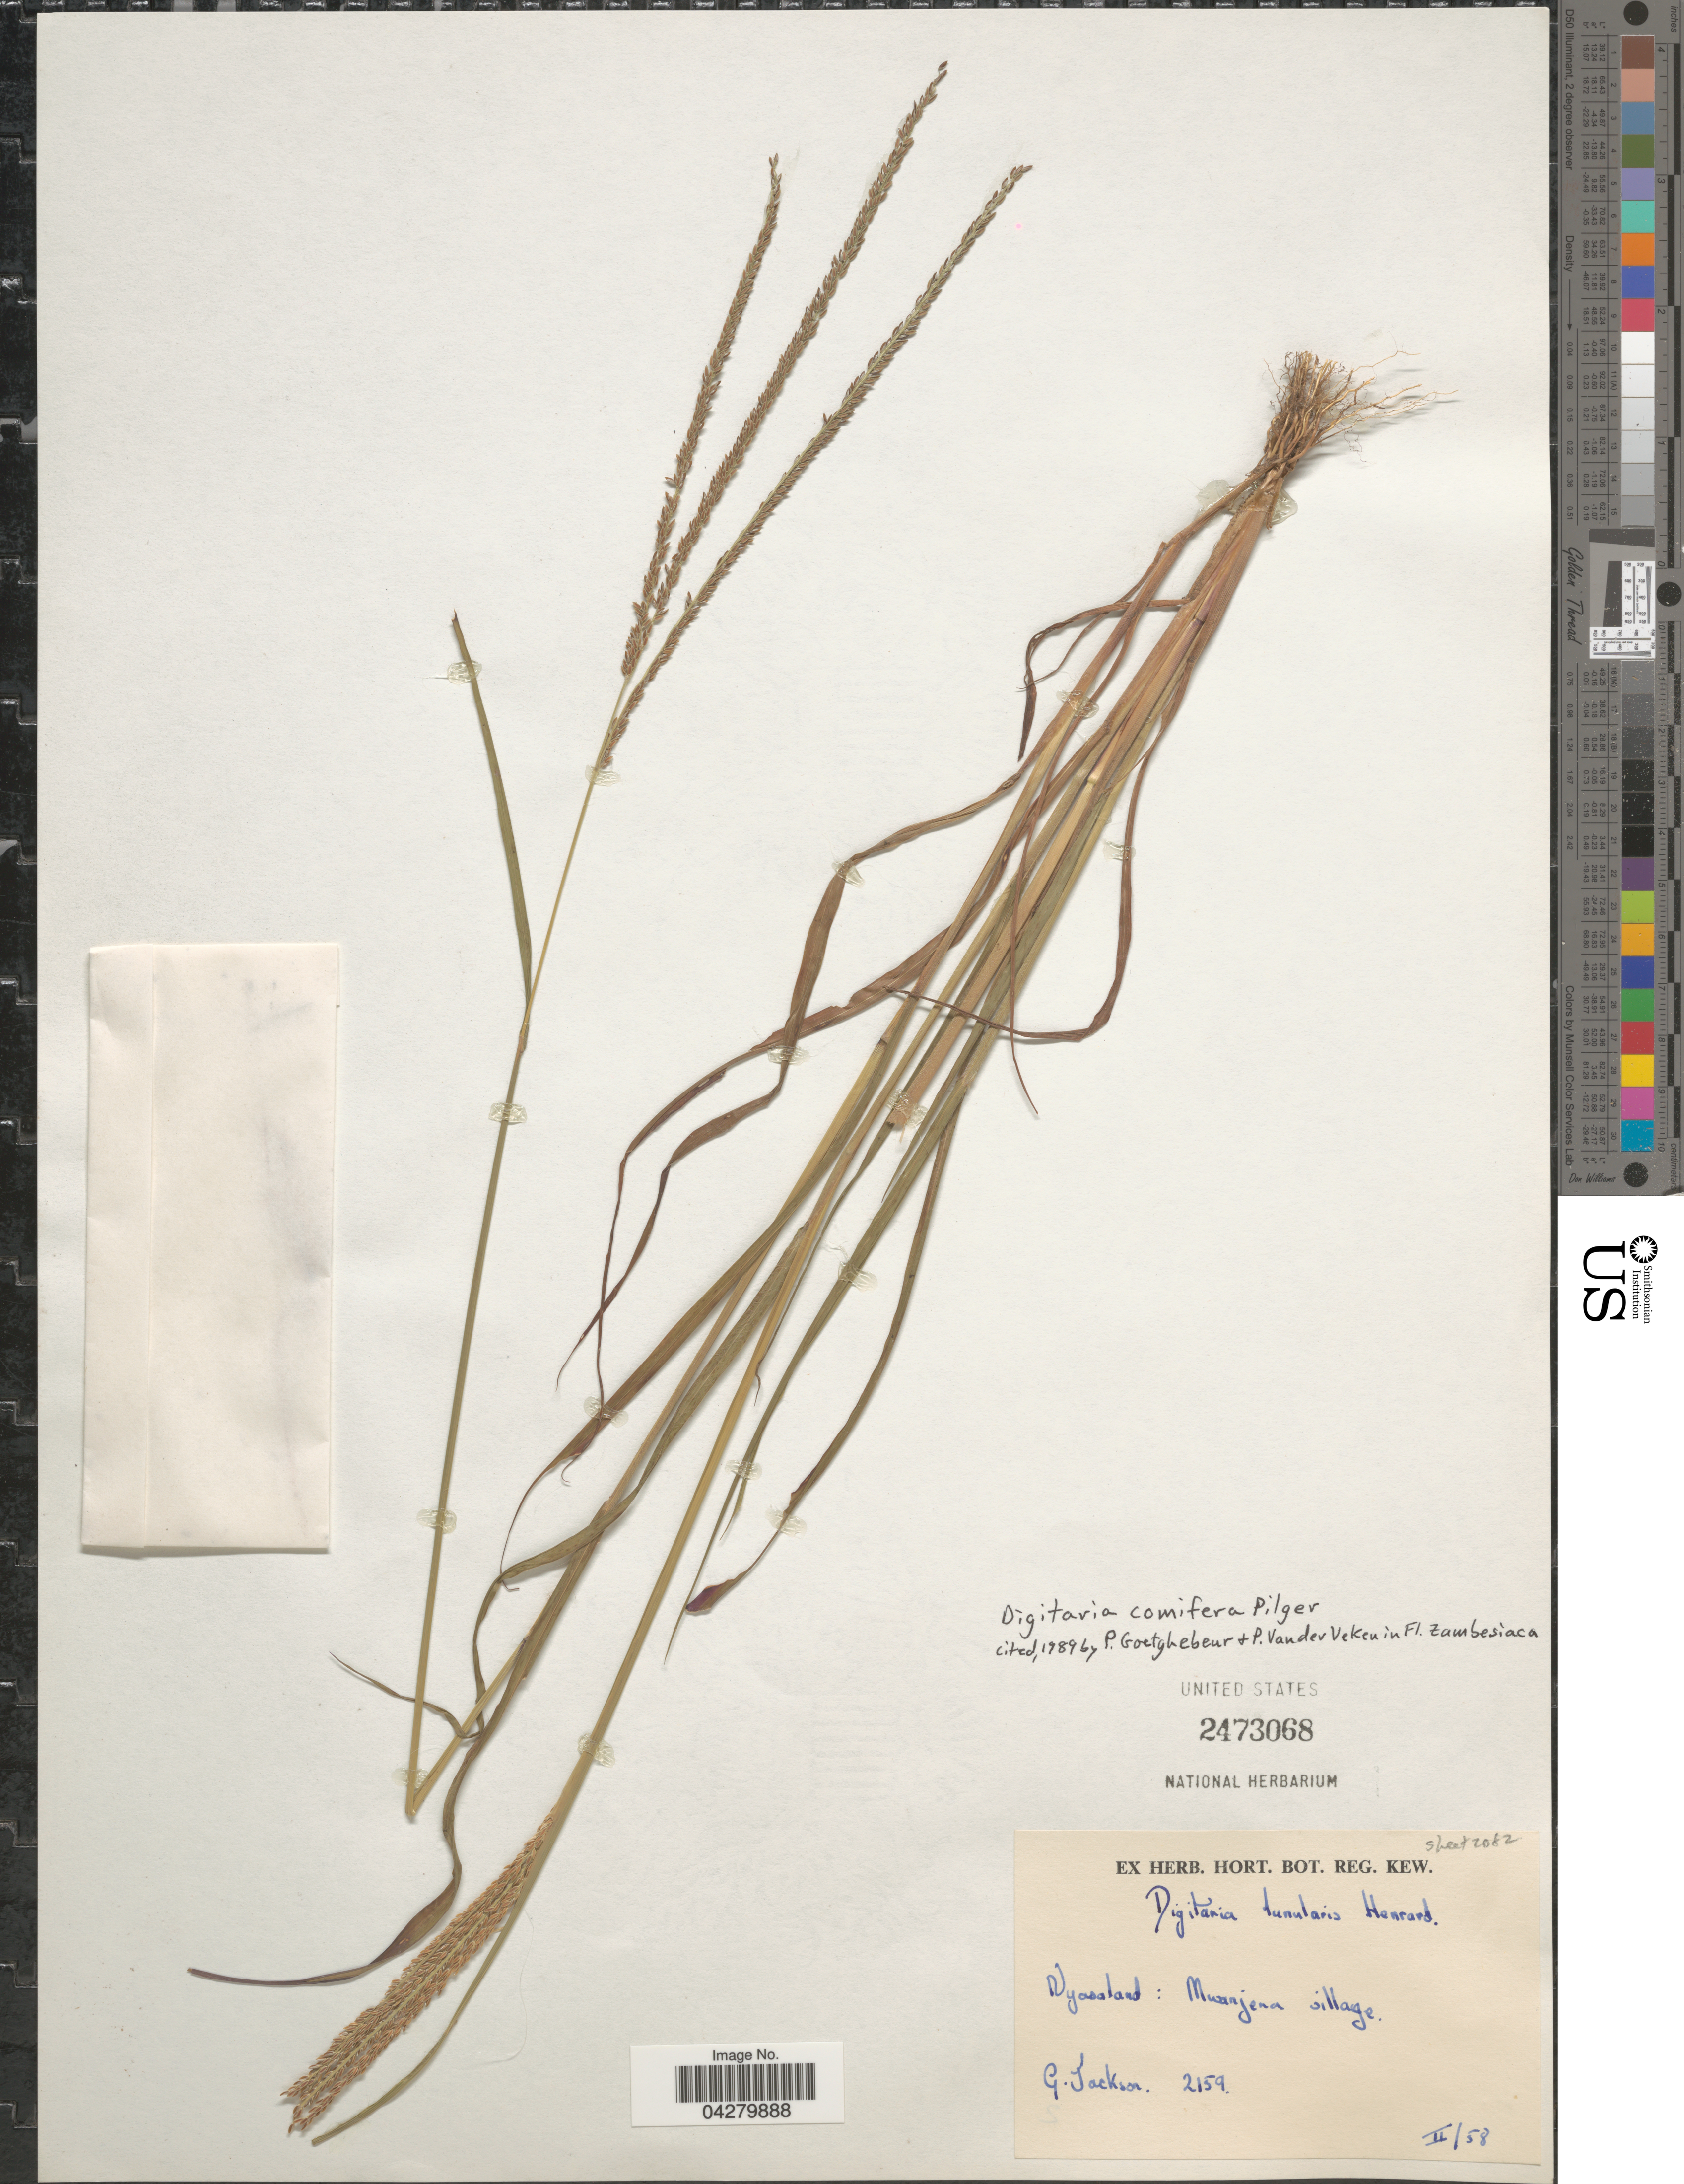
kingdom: Plantae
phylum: Tracheophyta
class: Liliopsida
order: Poales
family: Poaceae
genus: Digitaria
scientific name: Digitaria comifera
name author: Pilg.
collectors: G. Jackson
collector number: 2159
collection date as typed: Transcribed d/m/y: /2/58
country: Malawi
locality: Nyasaland. Mwanjena [interpreted] village.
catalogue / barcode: US 2473068